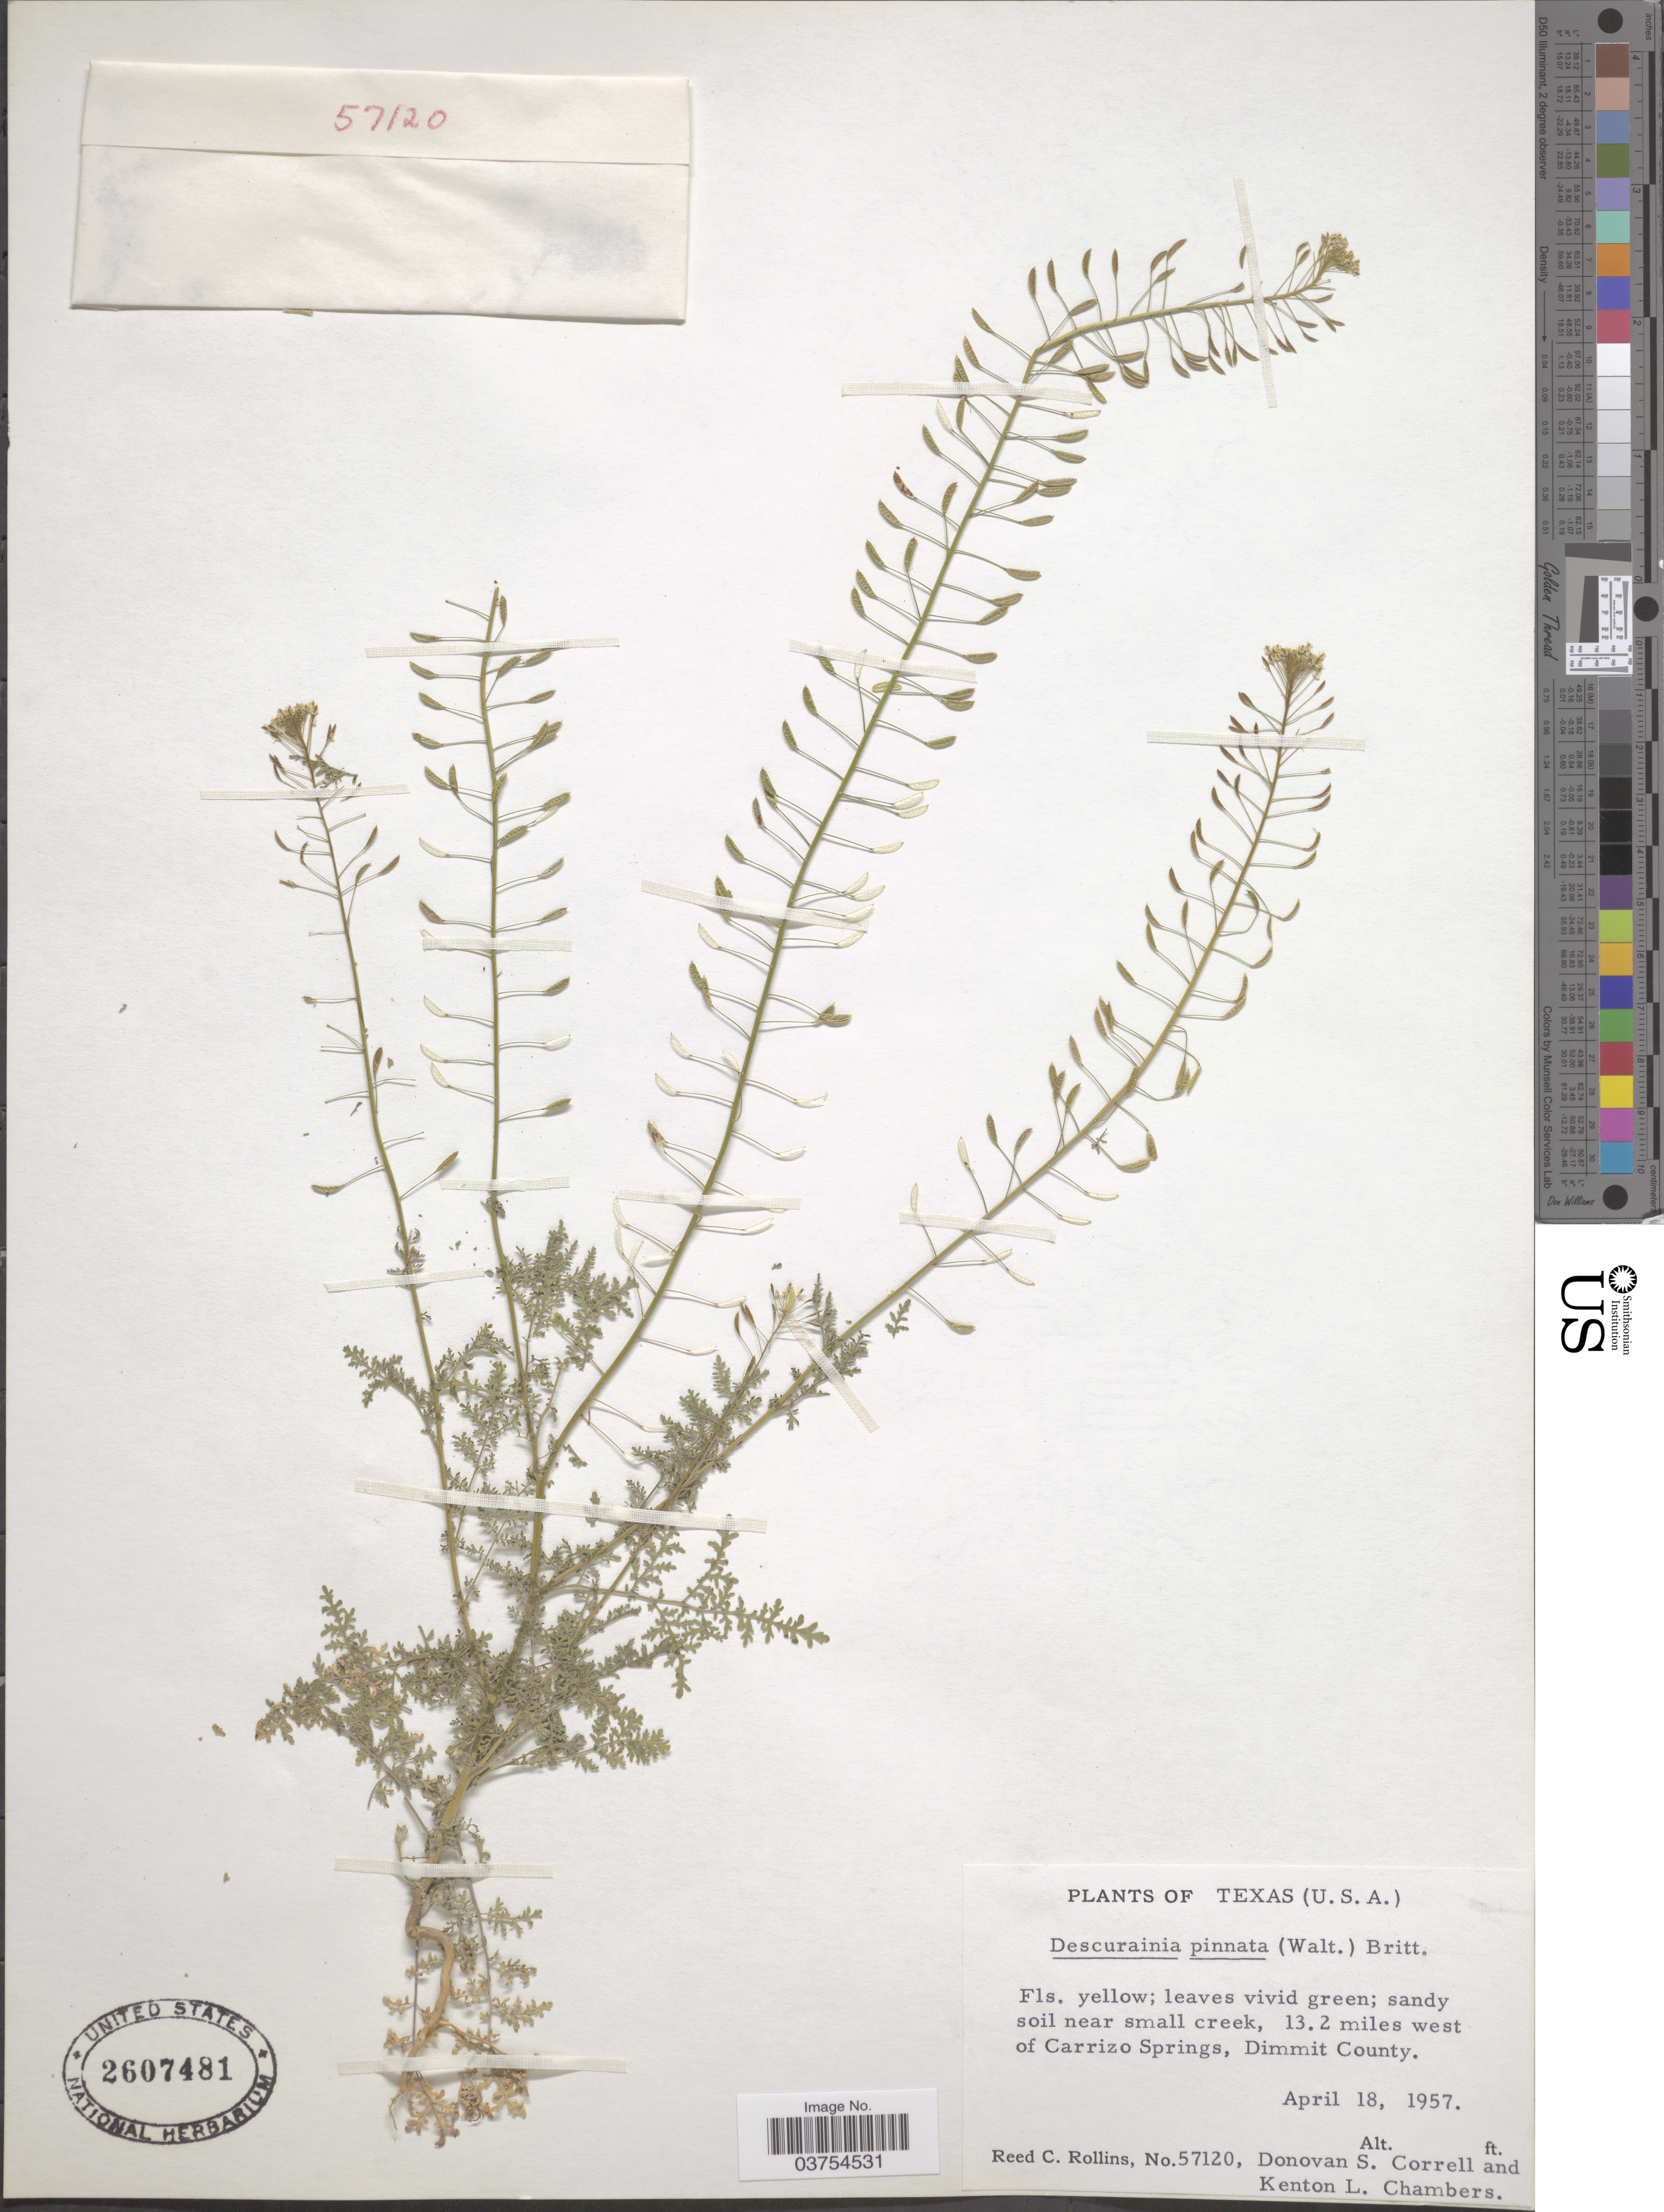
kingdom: Plantae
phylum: Tracheophyta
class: Magnoliopsida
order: Brassicales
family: Brassicaceae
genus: Descurainia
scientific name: Descurainia pinnata subsp. typica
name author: (C.A. Mey.) Detling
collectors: R. C. Rollins, D. S. Correll & K. L. Chambers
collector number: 57120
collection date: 1957-04-18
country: United States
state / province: Texas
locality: Sandy soil near small creek, 13.2 miles west of Carrizo Springs, Dimmit County.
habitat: sandy soil near small creek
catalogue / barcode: US 2607481